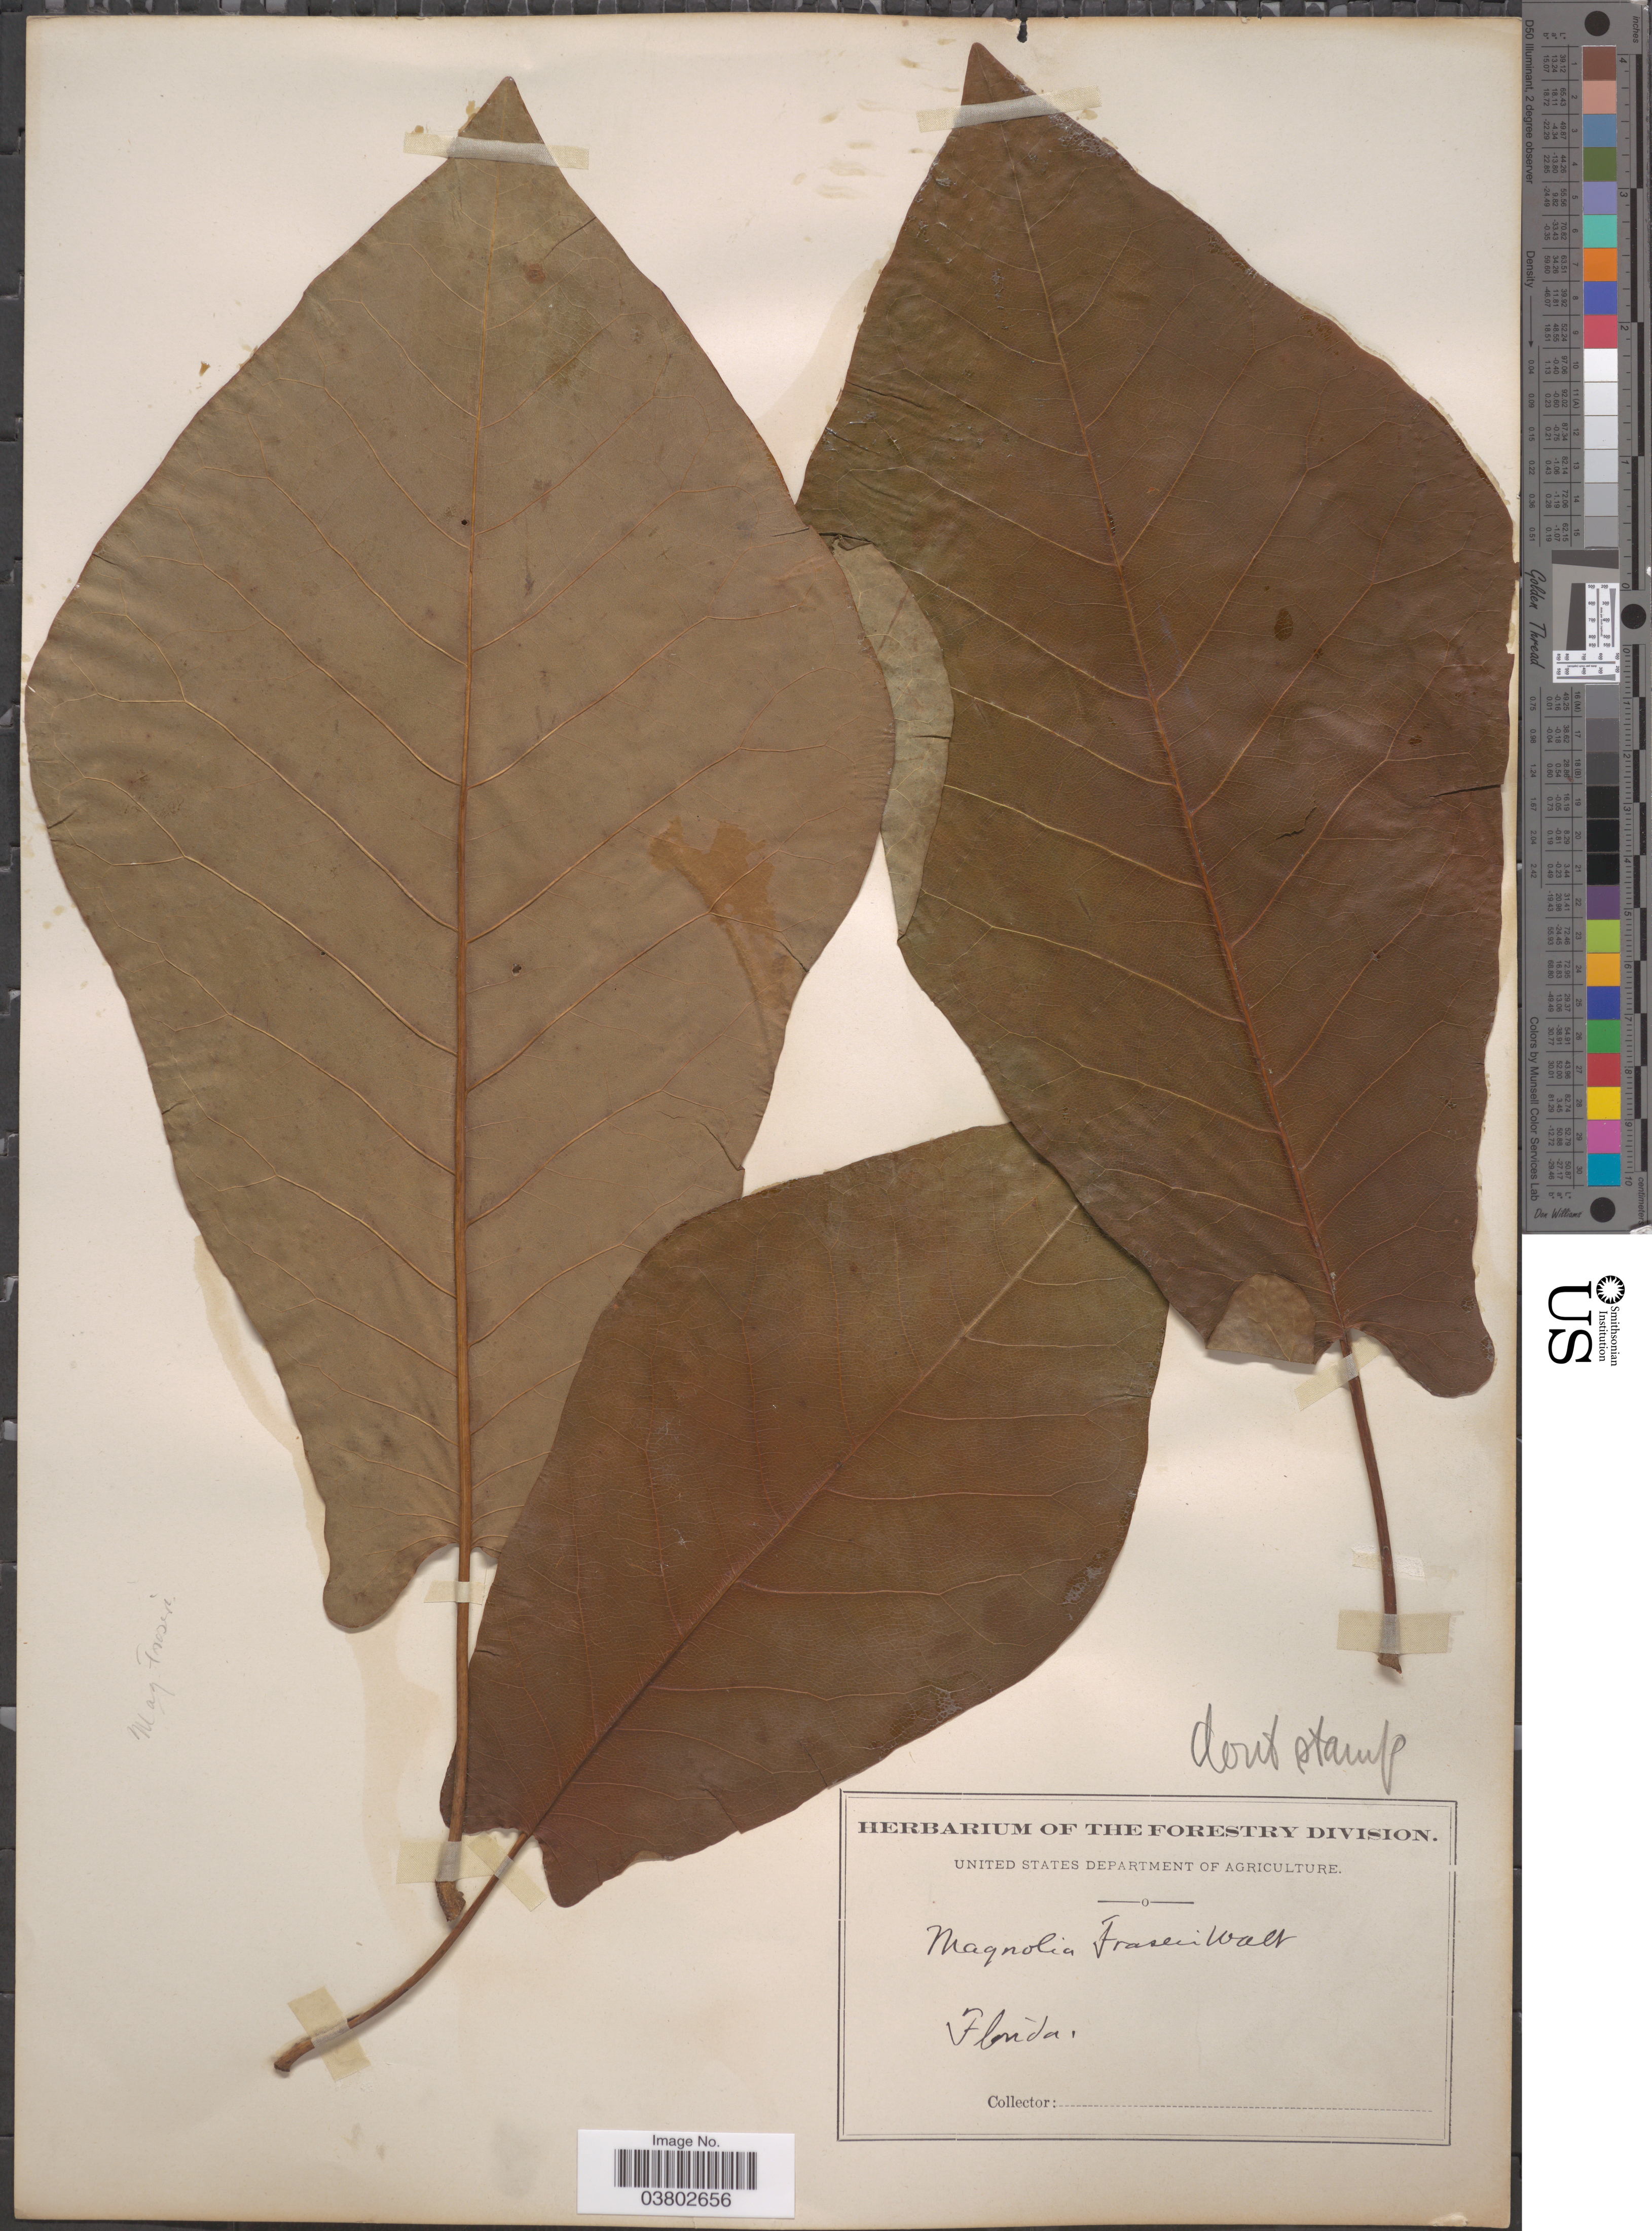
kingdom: Plantae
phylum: Tracheophyta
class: Magnoliopsida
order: Magnoliales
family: Magnoliaceae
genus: Magnolia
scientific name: Magnolia pyramidata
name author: W. Bartram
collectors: Ex herb. of the Forestry Division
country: United States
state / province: Florida